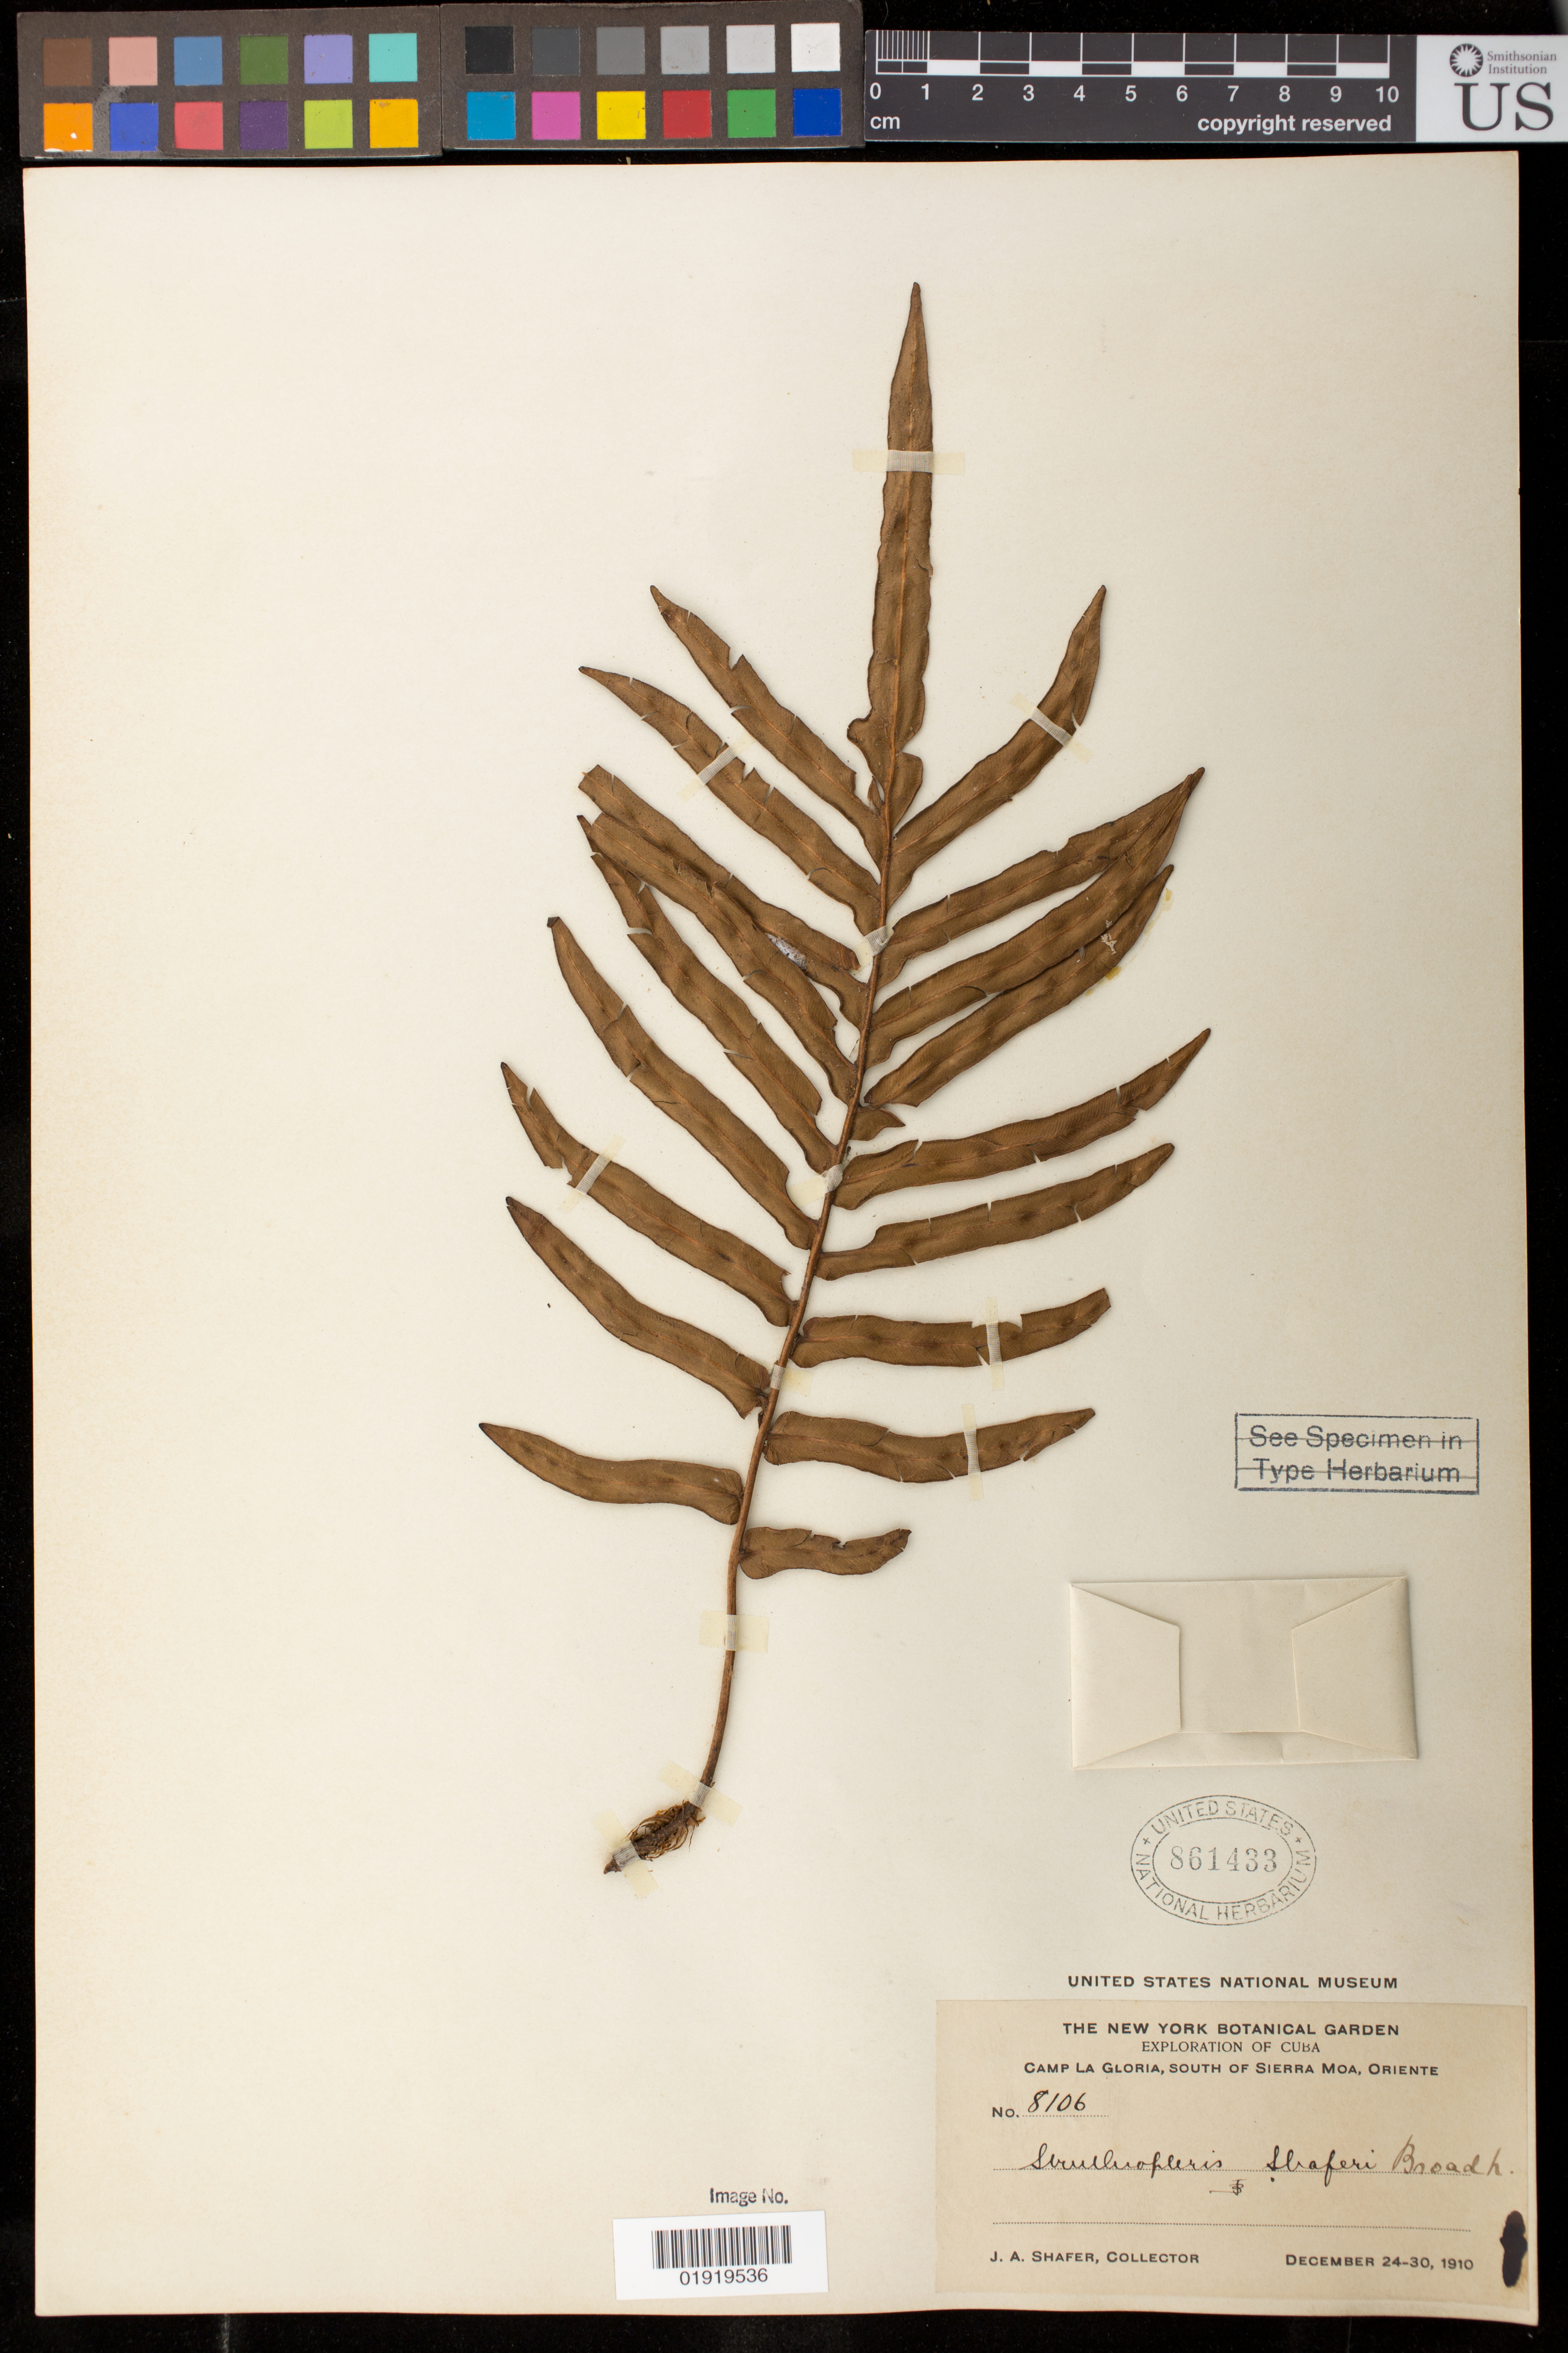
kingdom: Plantae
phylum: Tracheophyta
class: Polypodiopsida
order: Polypodiales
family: Blechnaceae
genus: Struthiopteris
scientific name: Struthiopteris shaferi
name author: Broadh.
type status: Isotype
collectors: J. A. Shafer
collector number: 8106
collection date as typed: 24 Dec 1910 to 30 Dec 1910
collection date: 1910-12-24/1910-12-30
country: Cuba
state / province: Oriente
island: Greater Antilles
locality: Camp La Gloria, S of Sierra Moa, Oriente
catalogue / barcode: US 861433